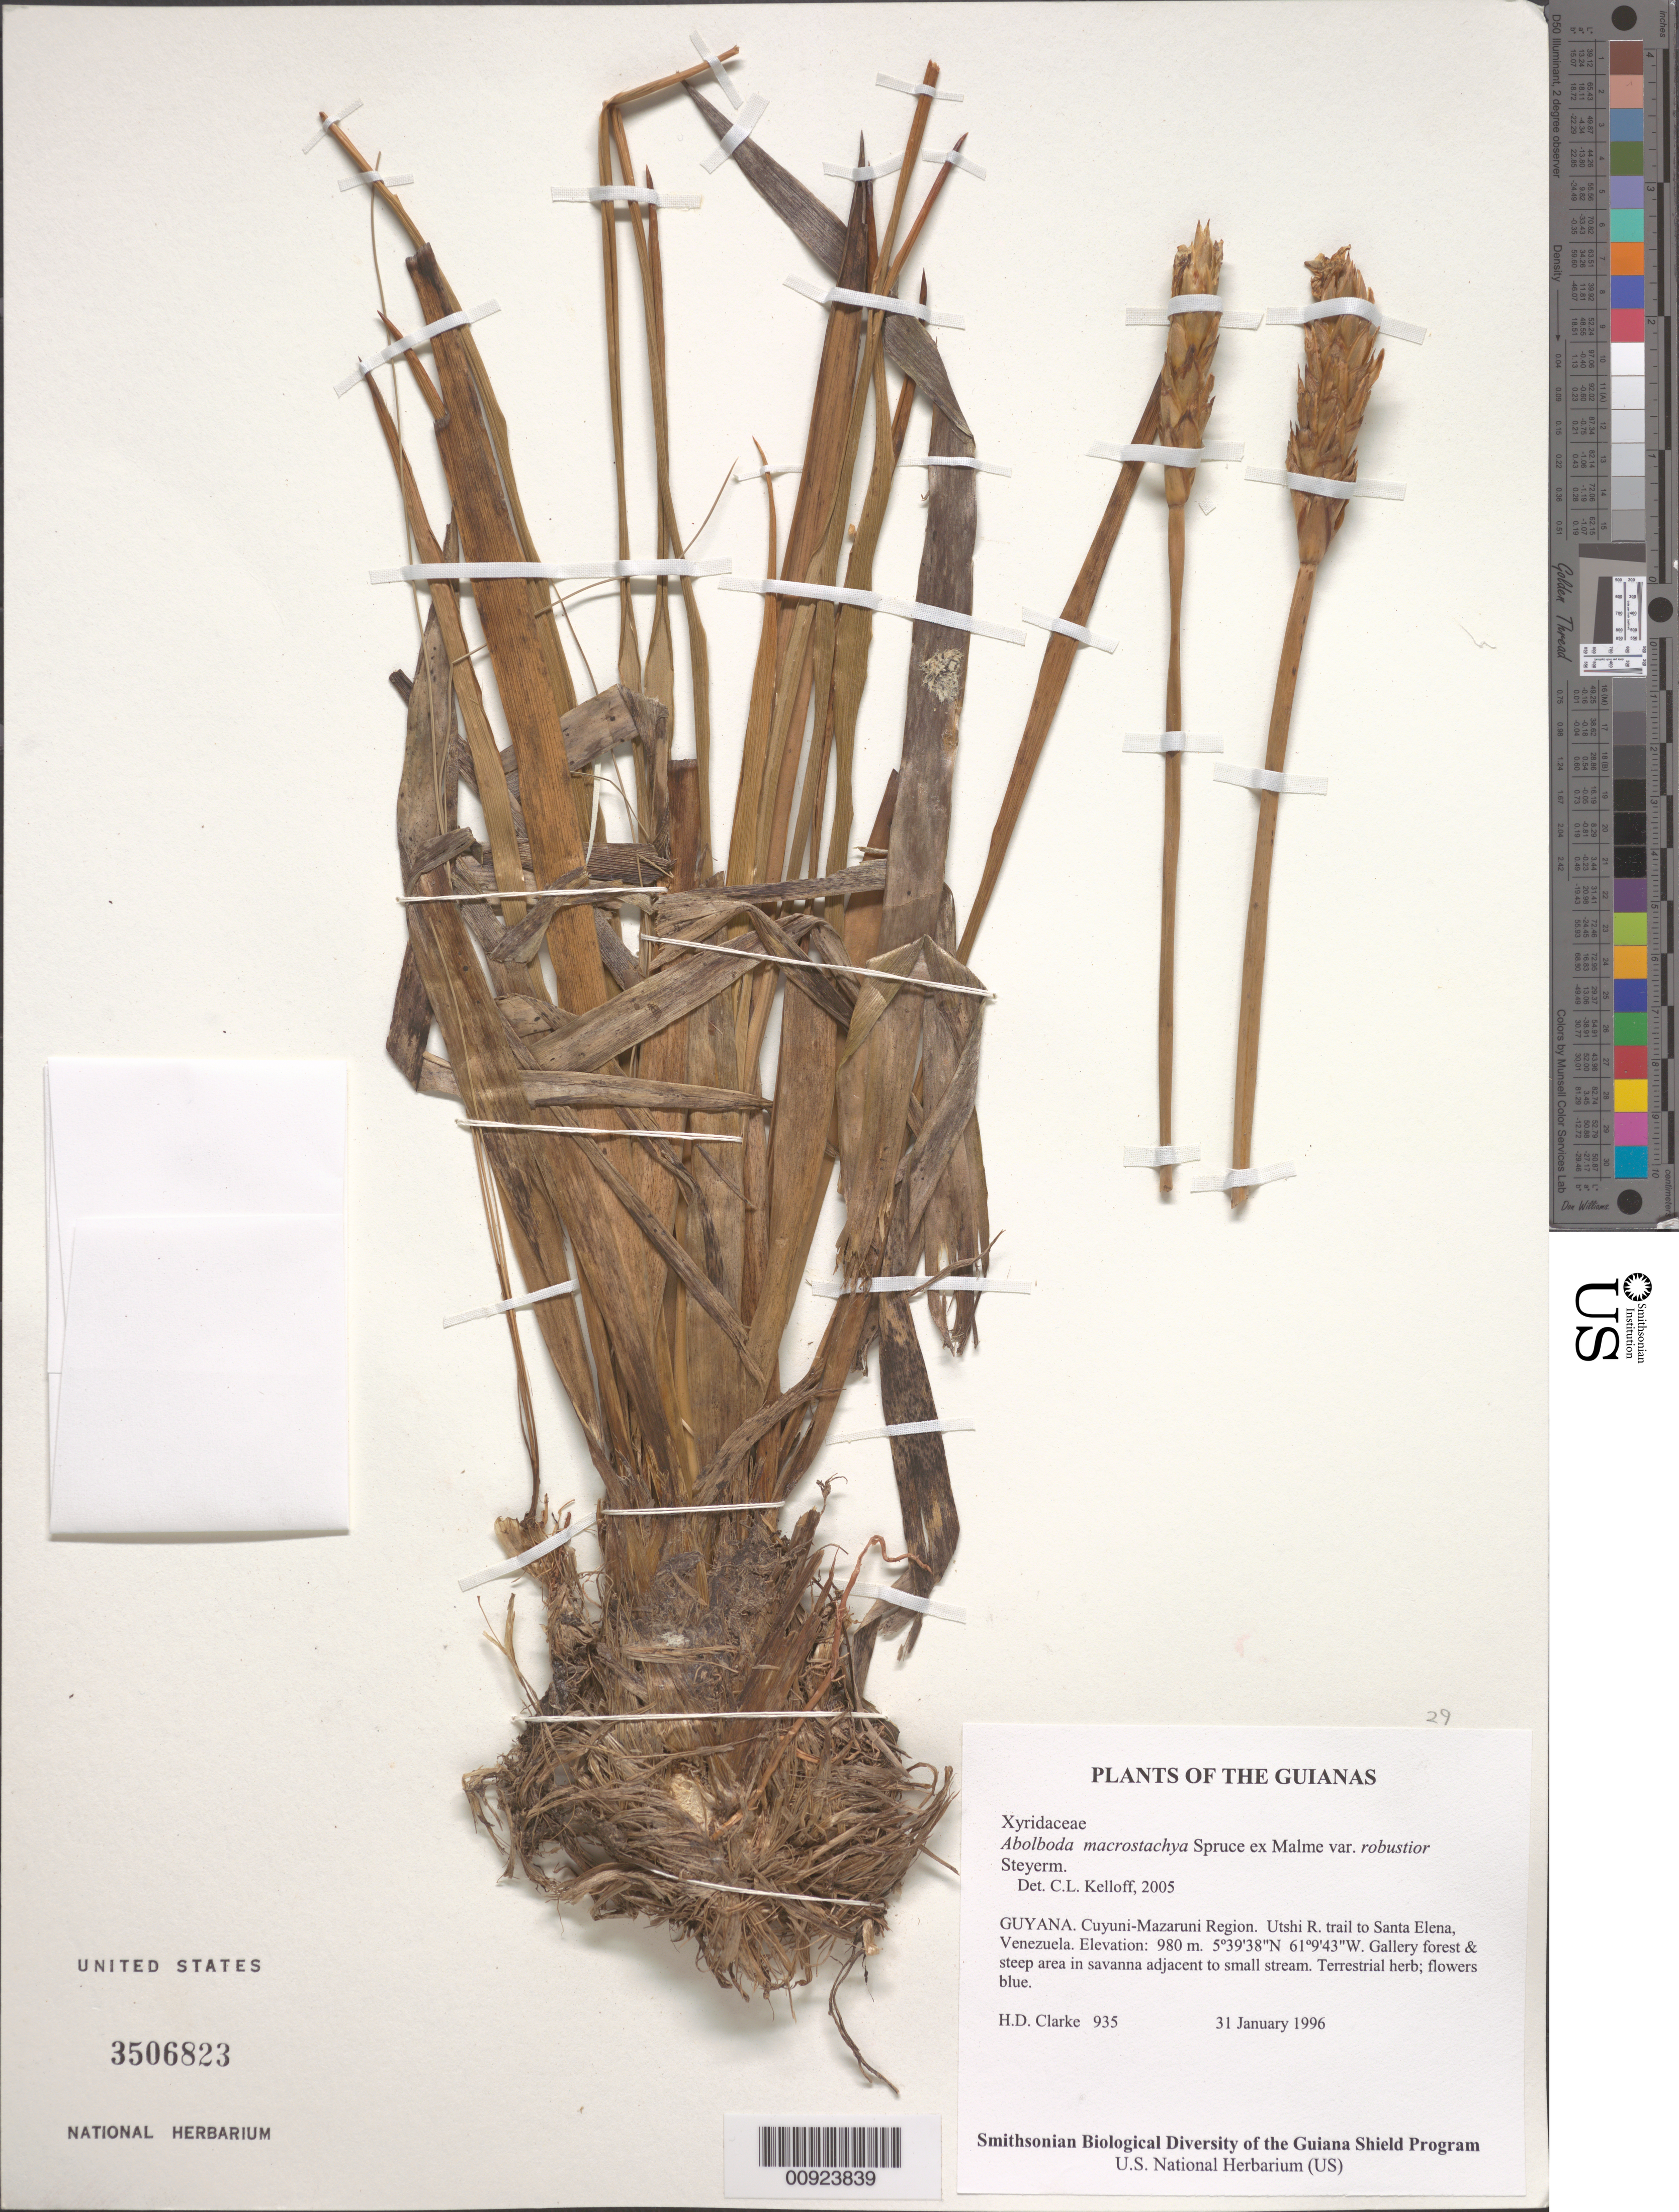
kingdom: Plantae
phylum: Tracheophyta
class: Liliopsida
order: Poales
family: Xyridaceae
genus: Abolboda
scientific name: Abolboda macrostachya var. robustior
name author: Steyerm.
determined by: Kelloff, Carol L., (US), Smithsonian Institution - National Museum of Natural History (UNITED STATES)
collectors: H. D. Clarke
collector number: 935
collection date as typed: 31 January 1996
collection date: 1996-01-31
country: Guyana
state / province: Cuyuni-Mazaruni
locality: Utshi R. trail to Santa Elena, Venezuela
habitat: Gallery forest & steep area in savanna adjacent to small stream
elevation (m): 980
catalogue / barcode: US 3506823